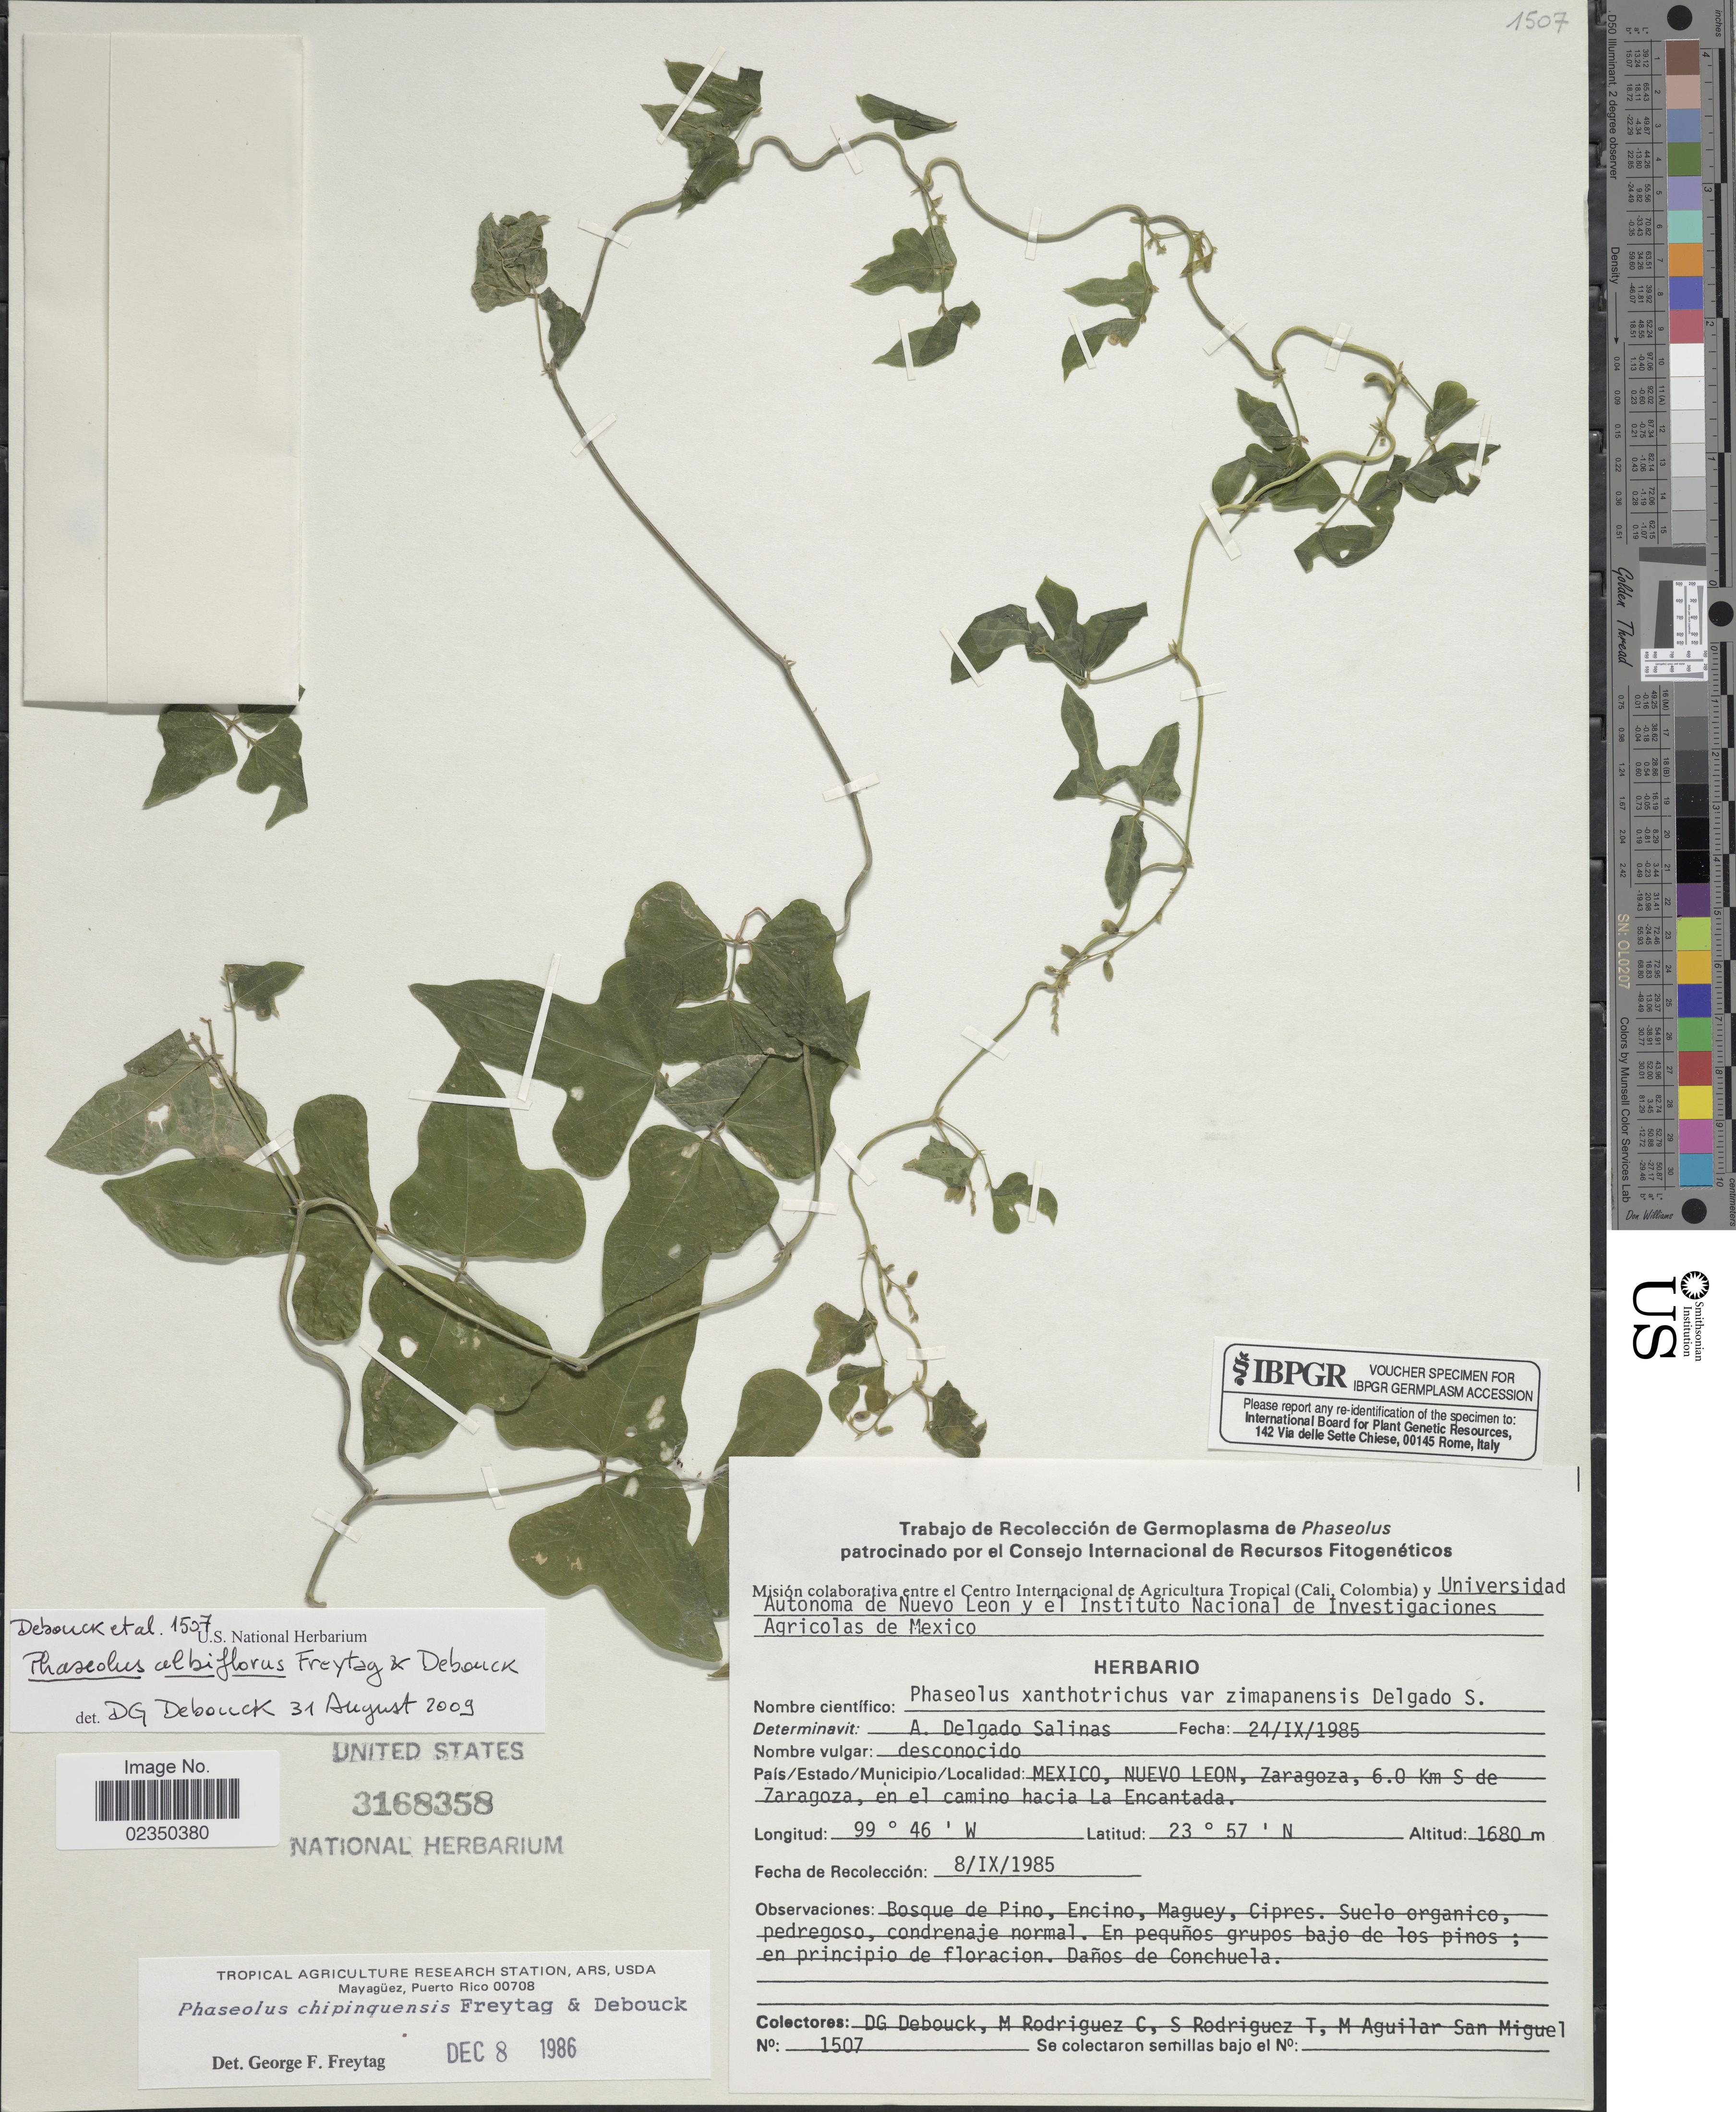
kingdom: Plantae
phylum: Tracheophyta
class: Magnoliopsida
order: Fabales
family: Fabaceae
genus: Phaseolus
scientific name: Phaseolus albiflorus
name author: Freytag & Debouck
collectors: D. Debouck, M. Rodriguez C., S. Rodriguez T. & M. San Miguel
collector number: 1507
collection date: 1985-09-08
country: Mexico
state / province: Nuevo León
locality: Zaragoza, 6.0 Km S de Zaragoza, en el camino hacia La Encantada.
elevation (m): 1680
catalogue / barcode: US 3168358